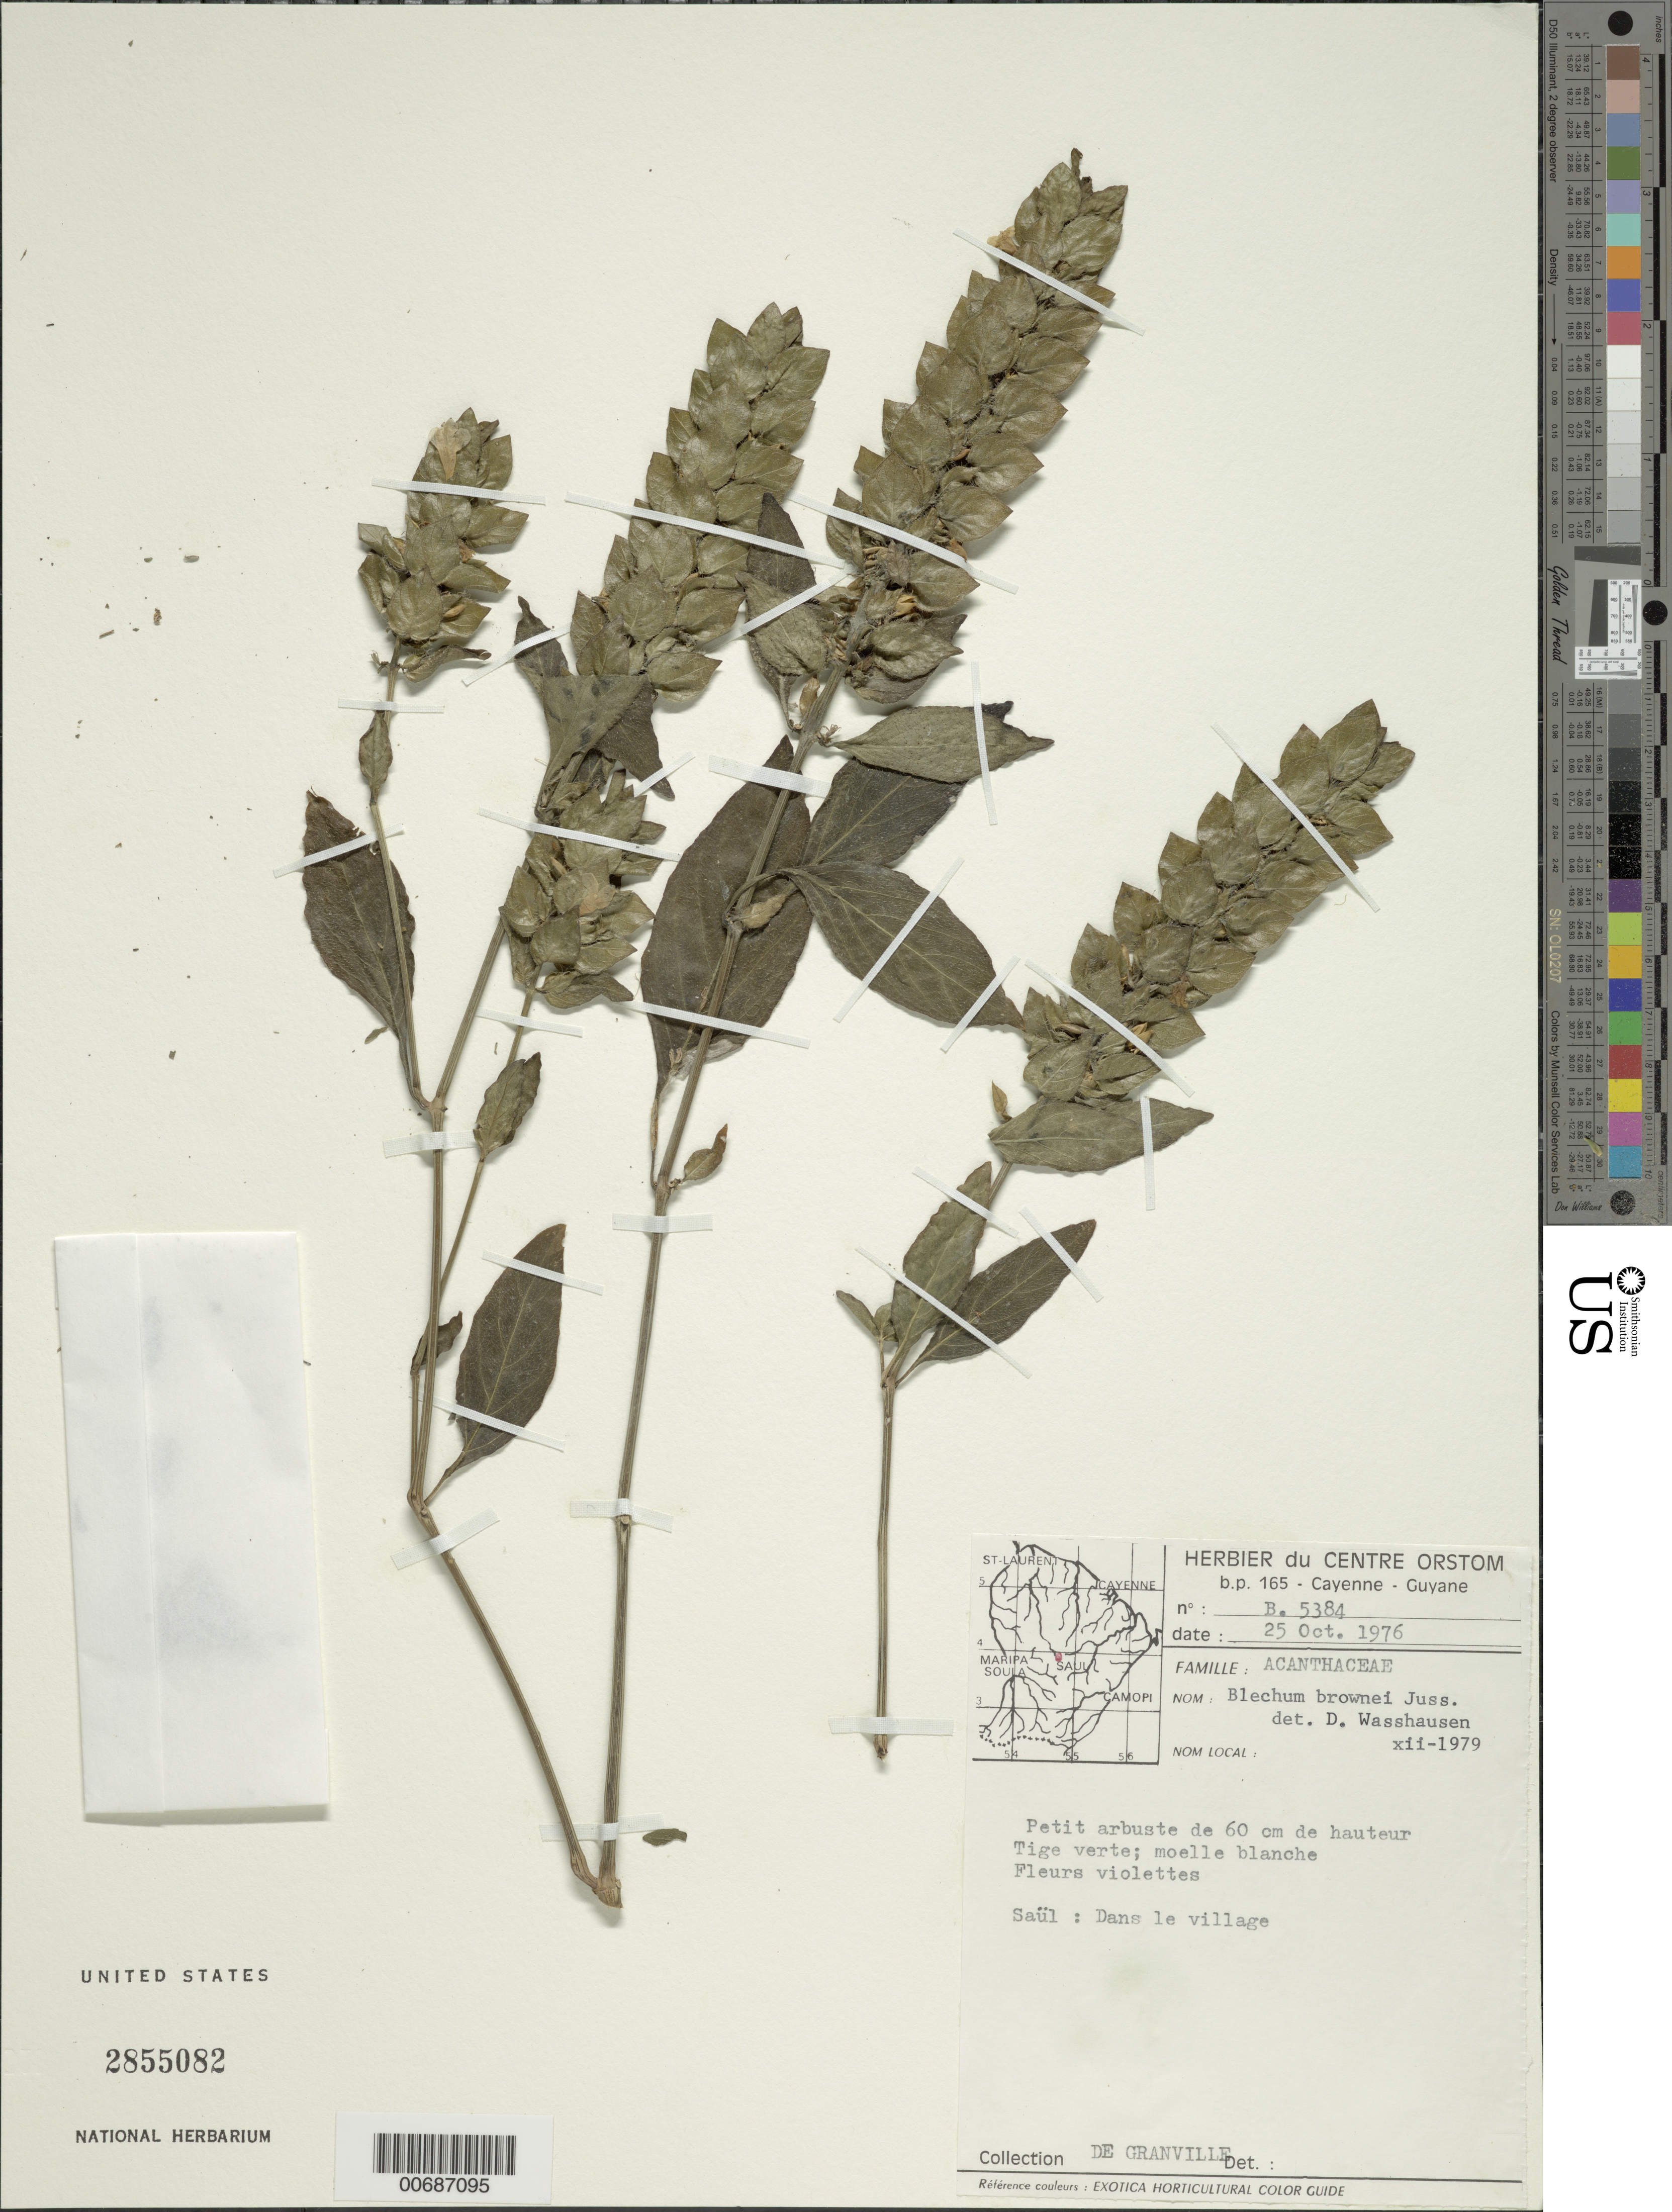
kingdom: Plantae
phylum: Tracheophyta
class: Magnoliopsida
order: Lamiales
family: Acanthaceae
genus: Blechum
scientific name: Blechum brownei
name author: Juss.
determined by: Wasshausen, Dieter C., (BOT), Smithsonian Institution - National Museum of Natural History (UNITED STATES)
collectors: J.-J. de Granville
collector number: B 5384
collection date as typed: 25-Oct-76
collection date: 1976-10-25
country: French Guiana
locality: Saül, dans le village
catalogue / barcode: US 2855082